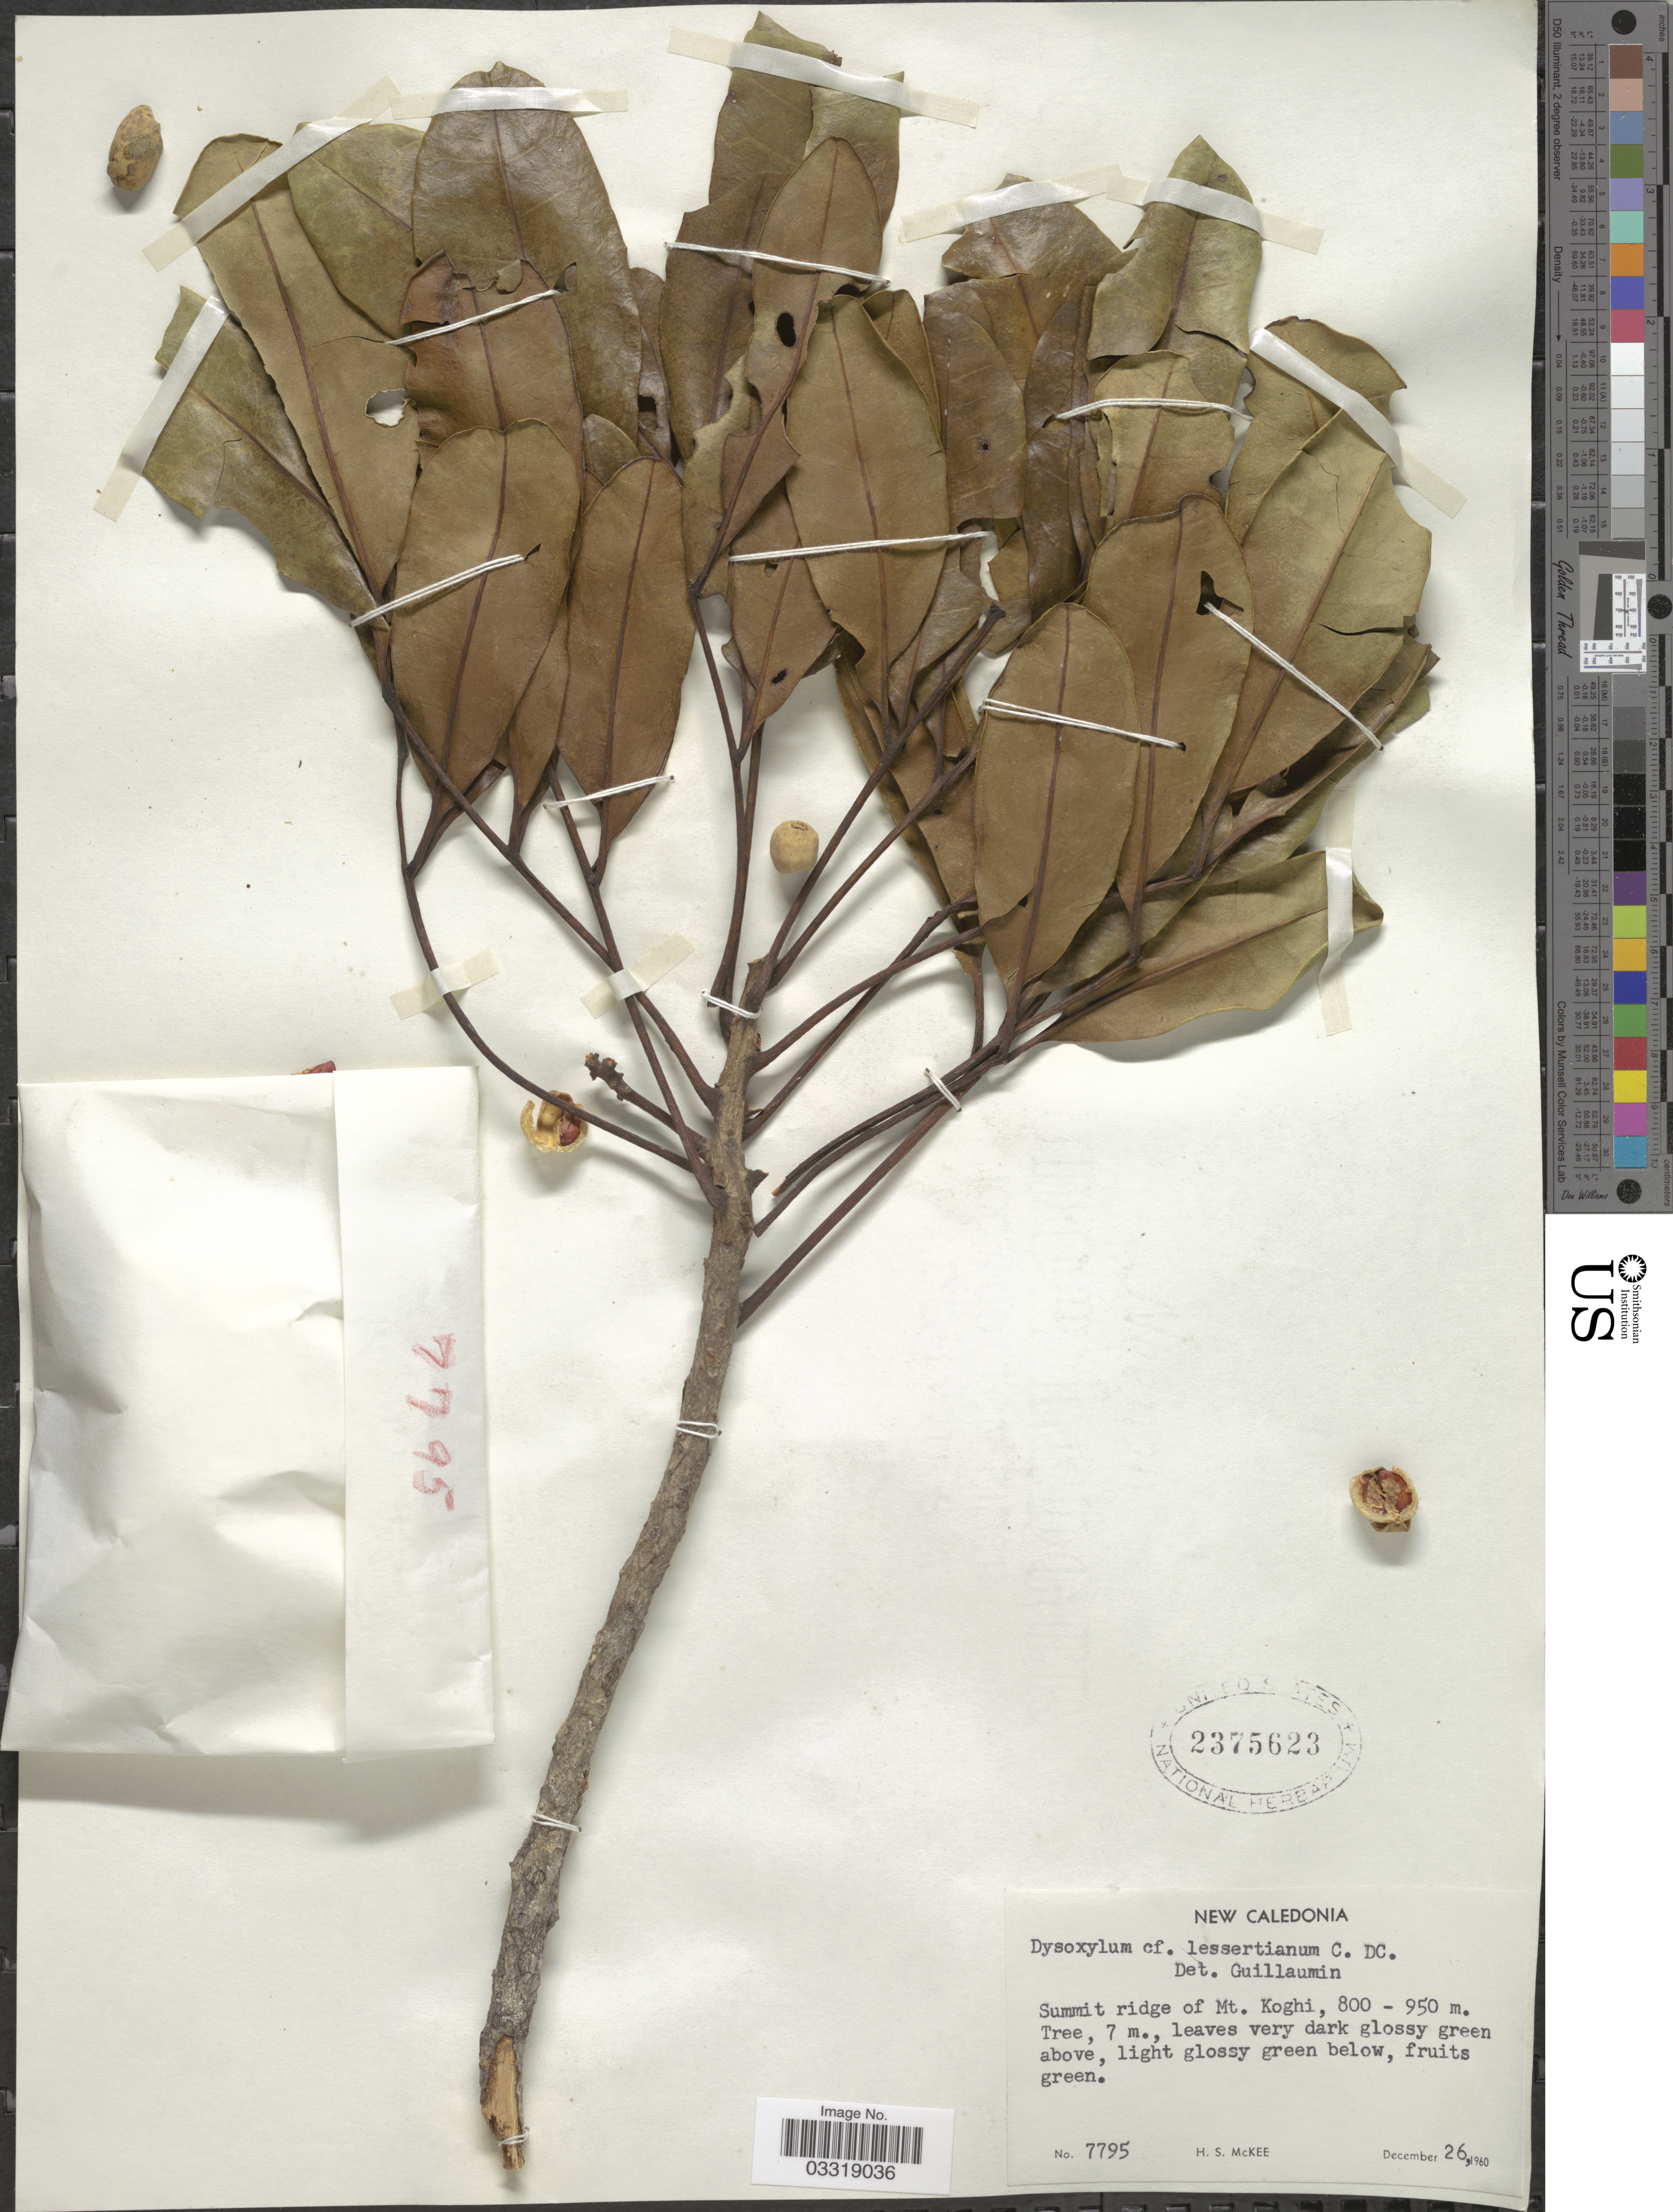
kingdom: Plantae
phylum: Tracheophyta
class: Magnoliopsida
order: Sapindales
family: Meliaceae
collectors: H. S. McKee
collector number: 7795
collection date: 1960-12-26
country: New Caledonia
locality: Summit ridge of Mt. Koghi.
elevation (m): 800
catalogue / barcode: US 2375623